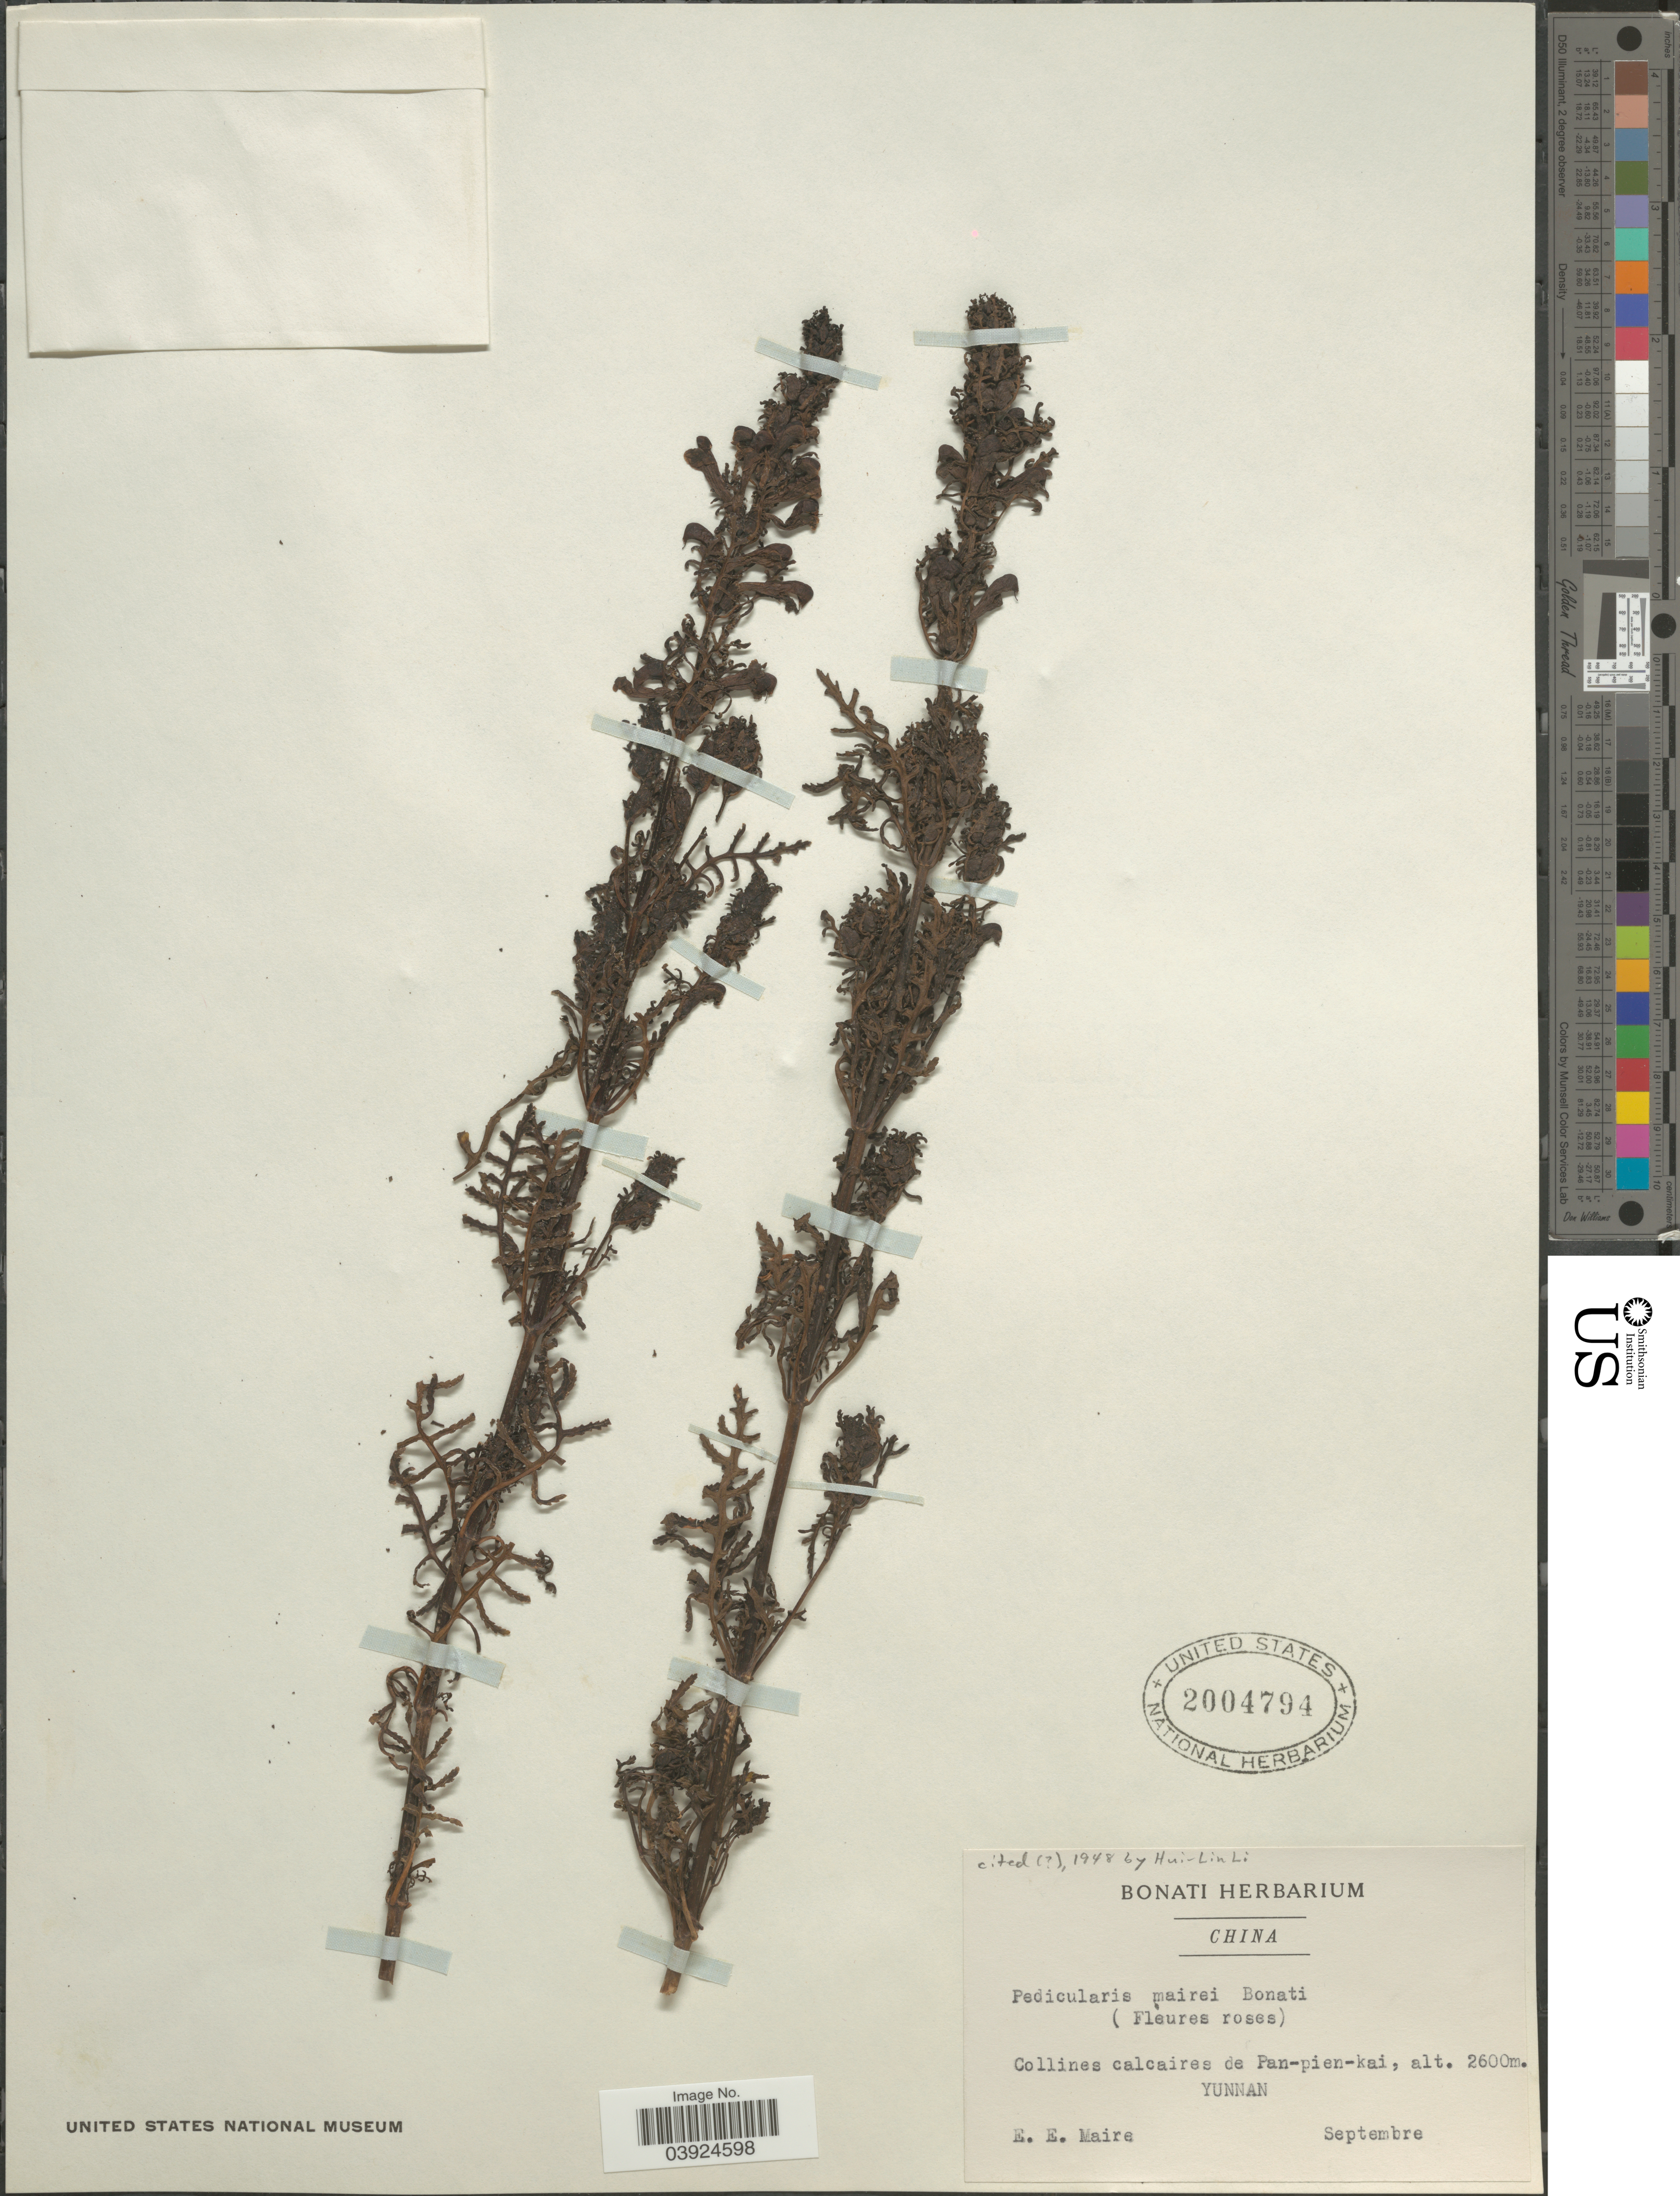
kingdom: Plantae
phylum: Tracheophyta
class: Magnoliopsida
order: Lamiales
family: Orobanchaceae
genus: Pedicularis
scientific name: Pedicularis mairei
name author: Bonati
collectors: E. E. Maire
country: China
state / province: Yunnan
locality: Collines calcaires de Pan-pien-kai.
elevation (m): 2600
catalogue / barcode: US 2004794